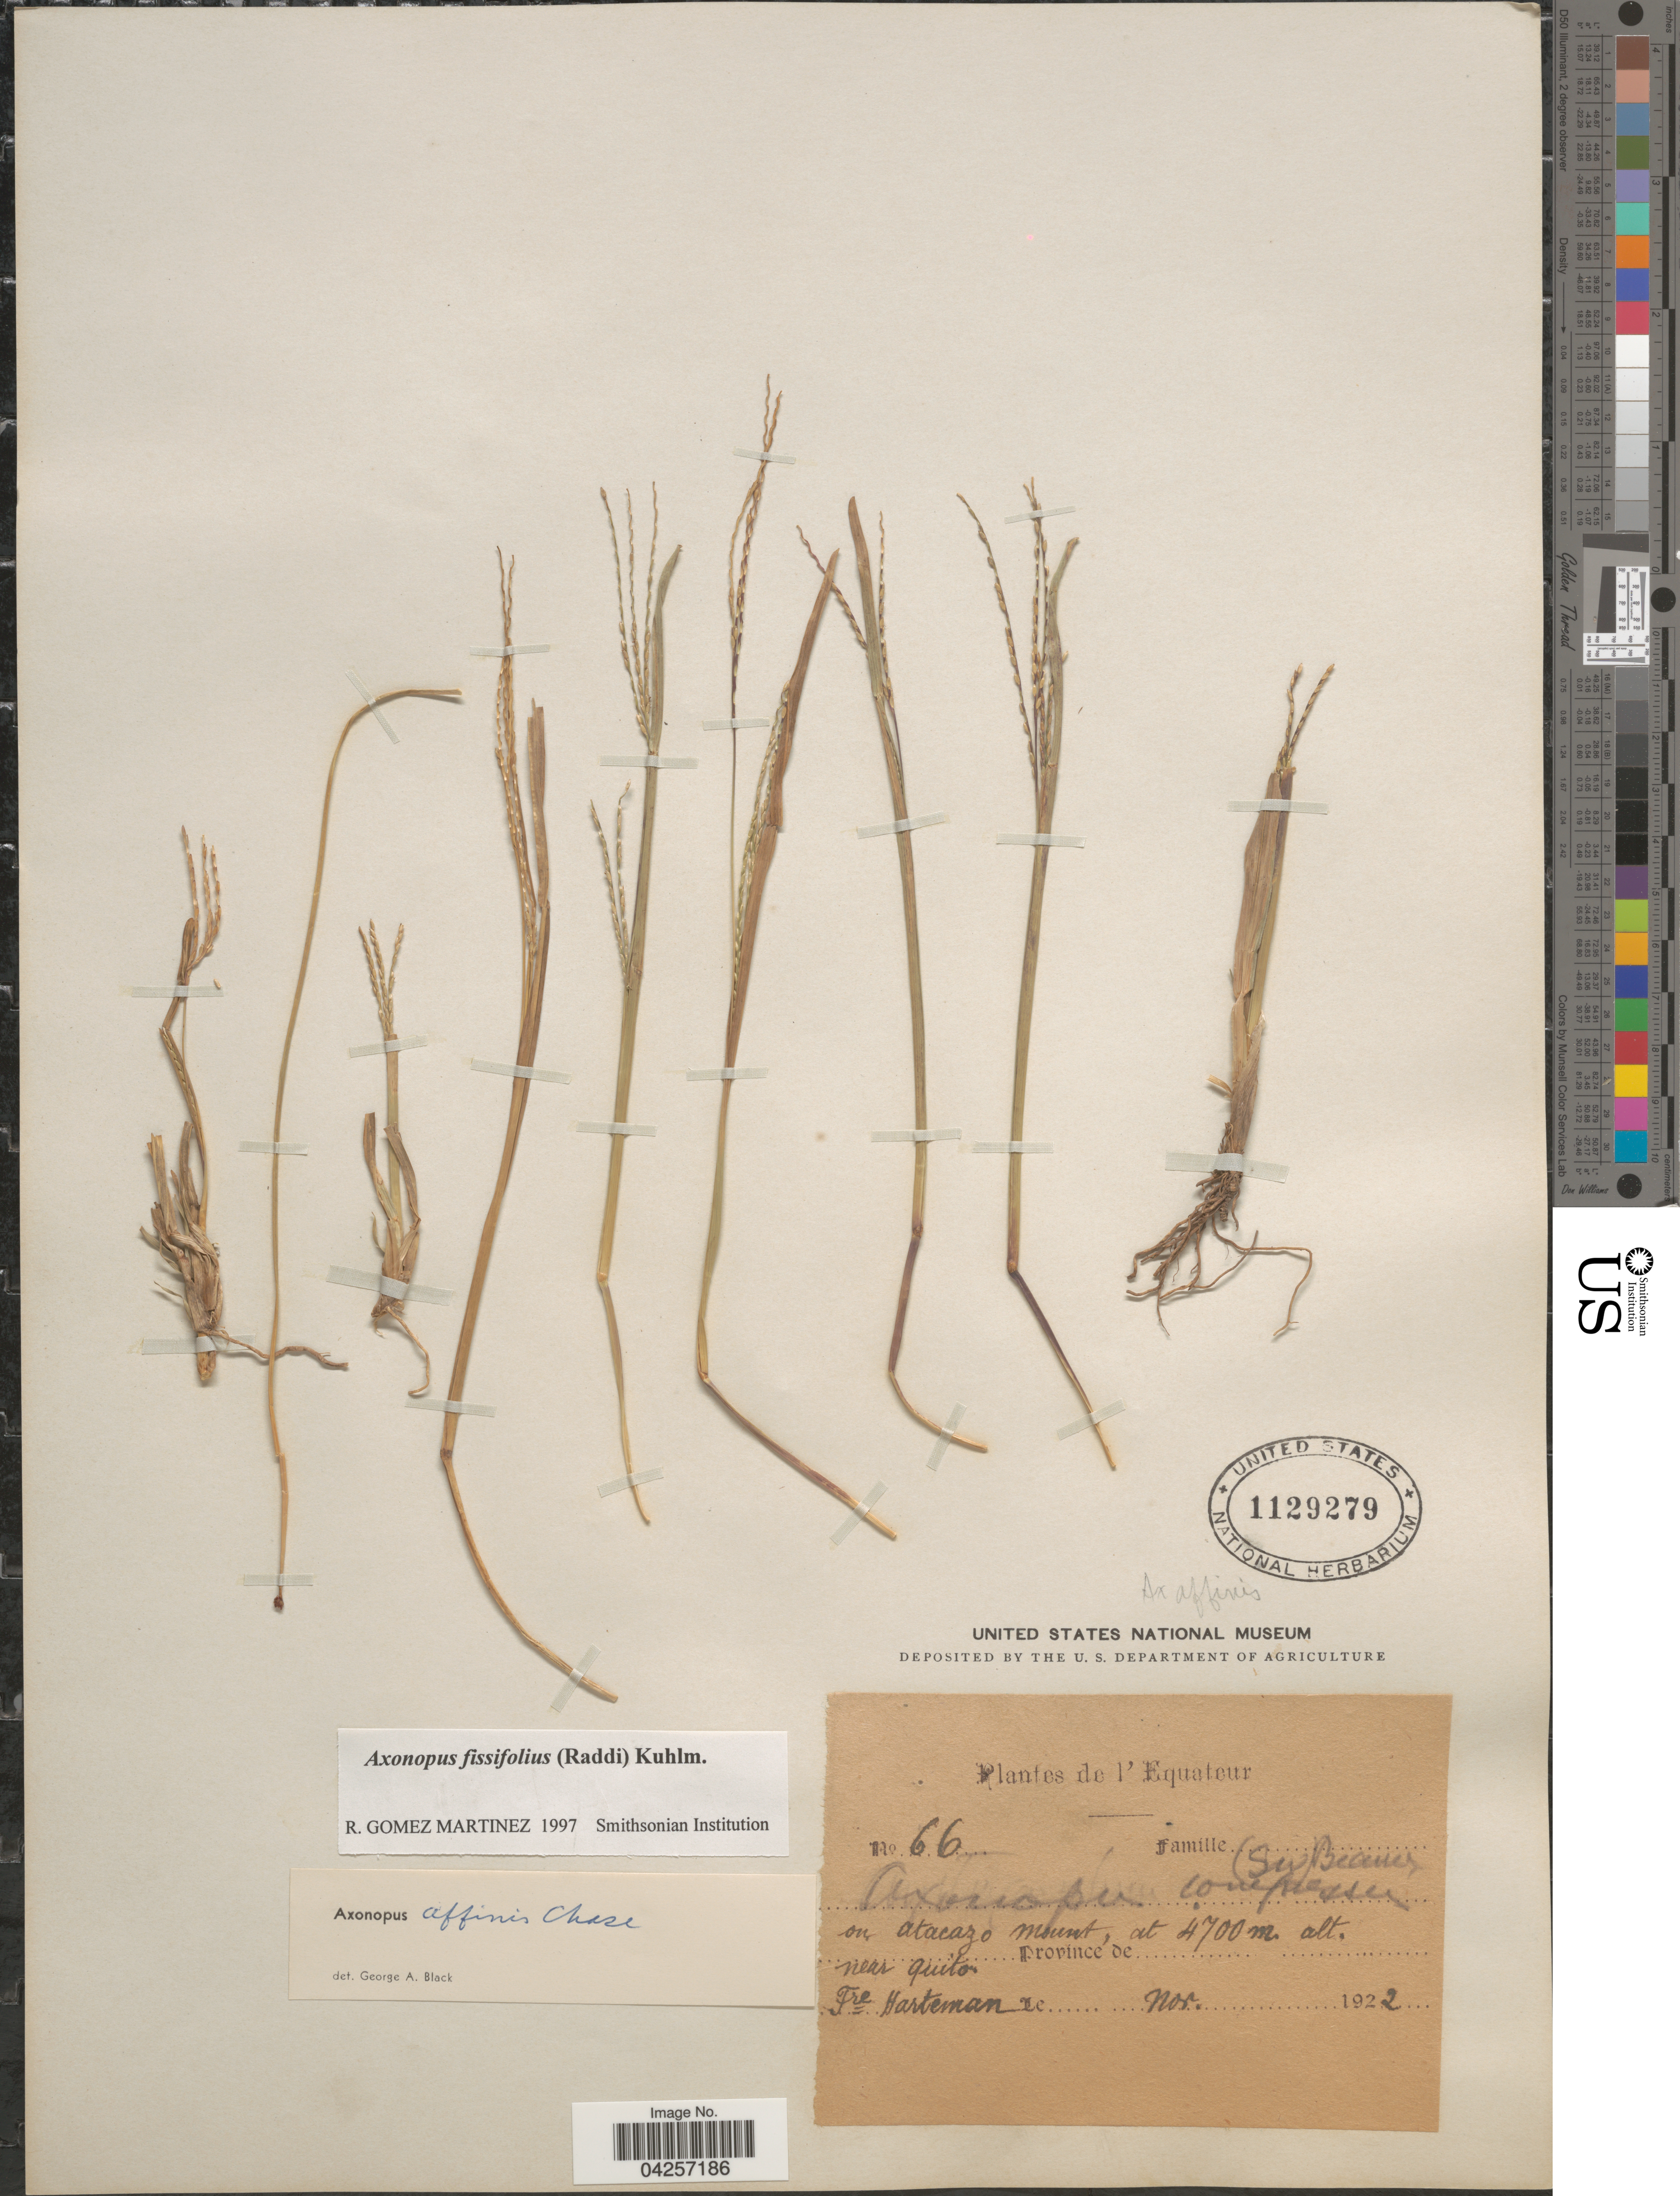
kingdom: Plantae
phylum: Tracheophyta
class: Liliopsida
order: Poales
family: Poaceae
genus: Axonopus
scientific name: Axonopus fissifolius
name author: (Raddi) Kuhlm.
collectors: Harteman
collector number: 66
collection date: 1922-11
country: Ecuador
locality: On atacazo mount, near quito.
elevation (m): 4700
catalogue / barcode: US 1129279